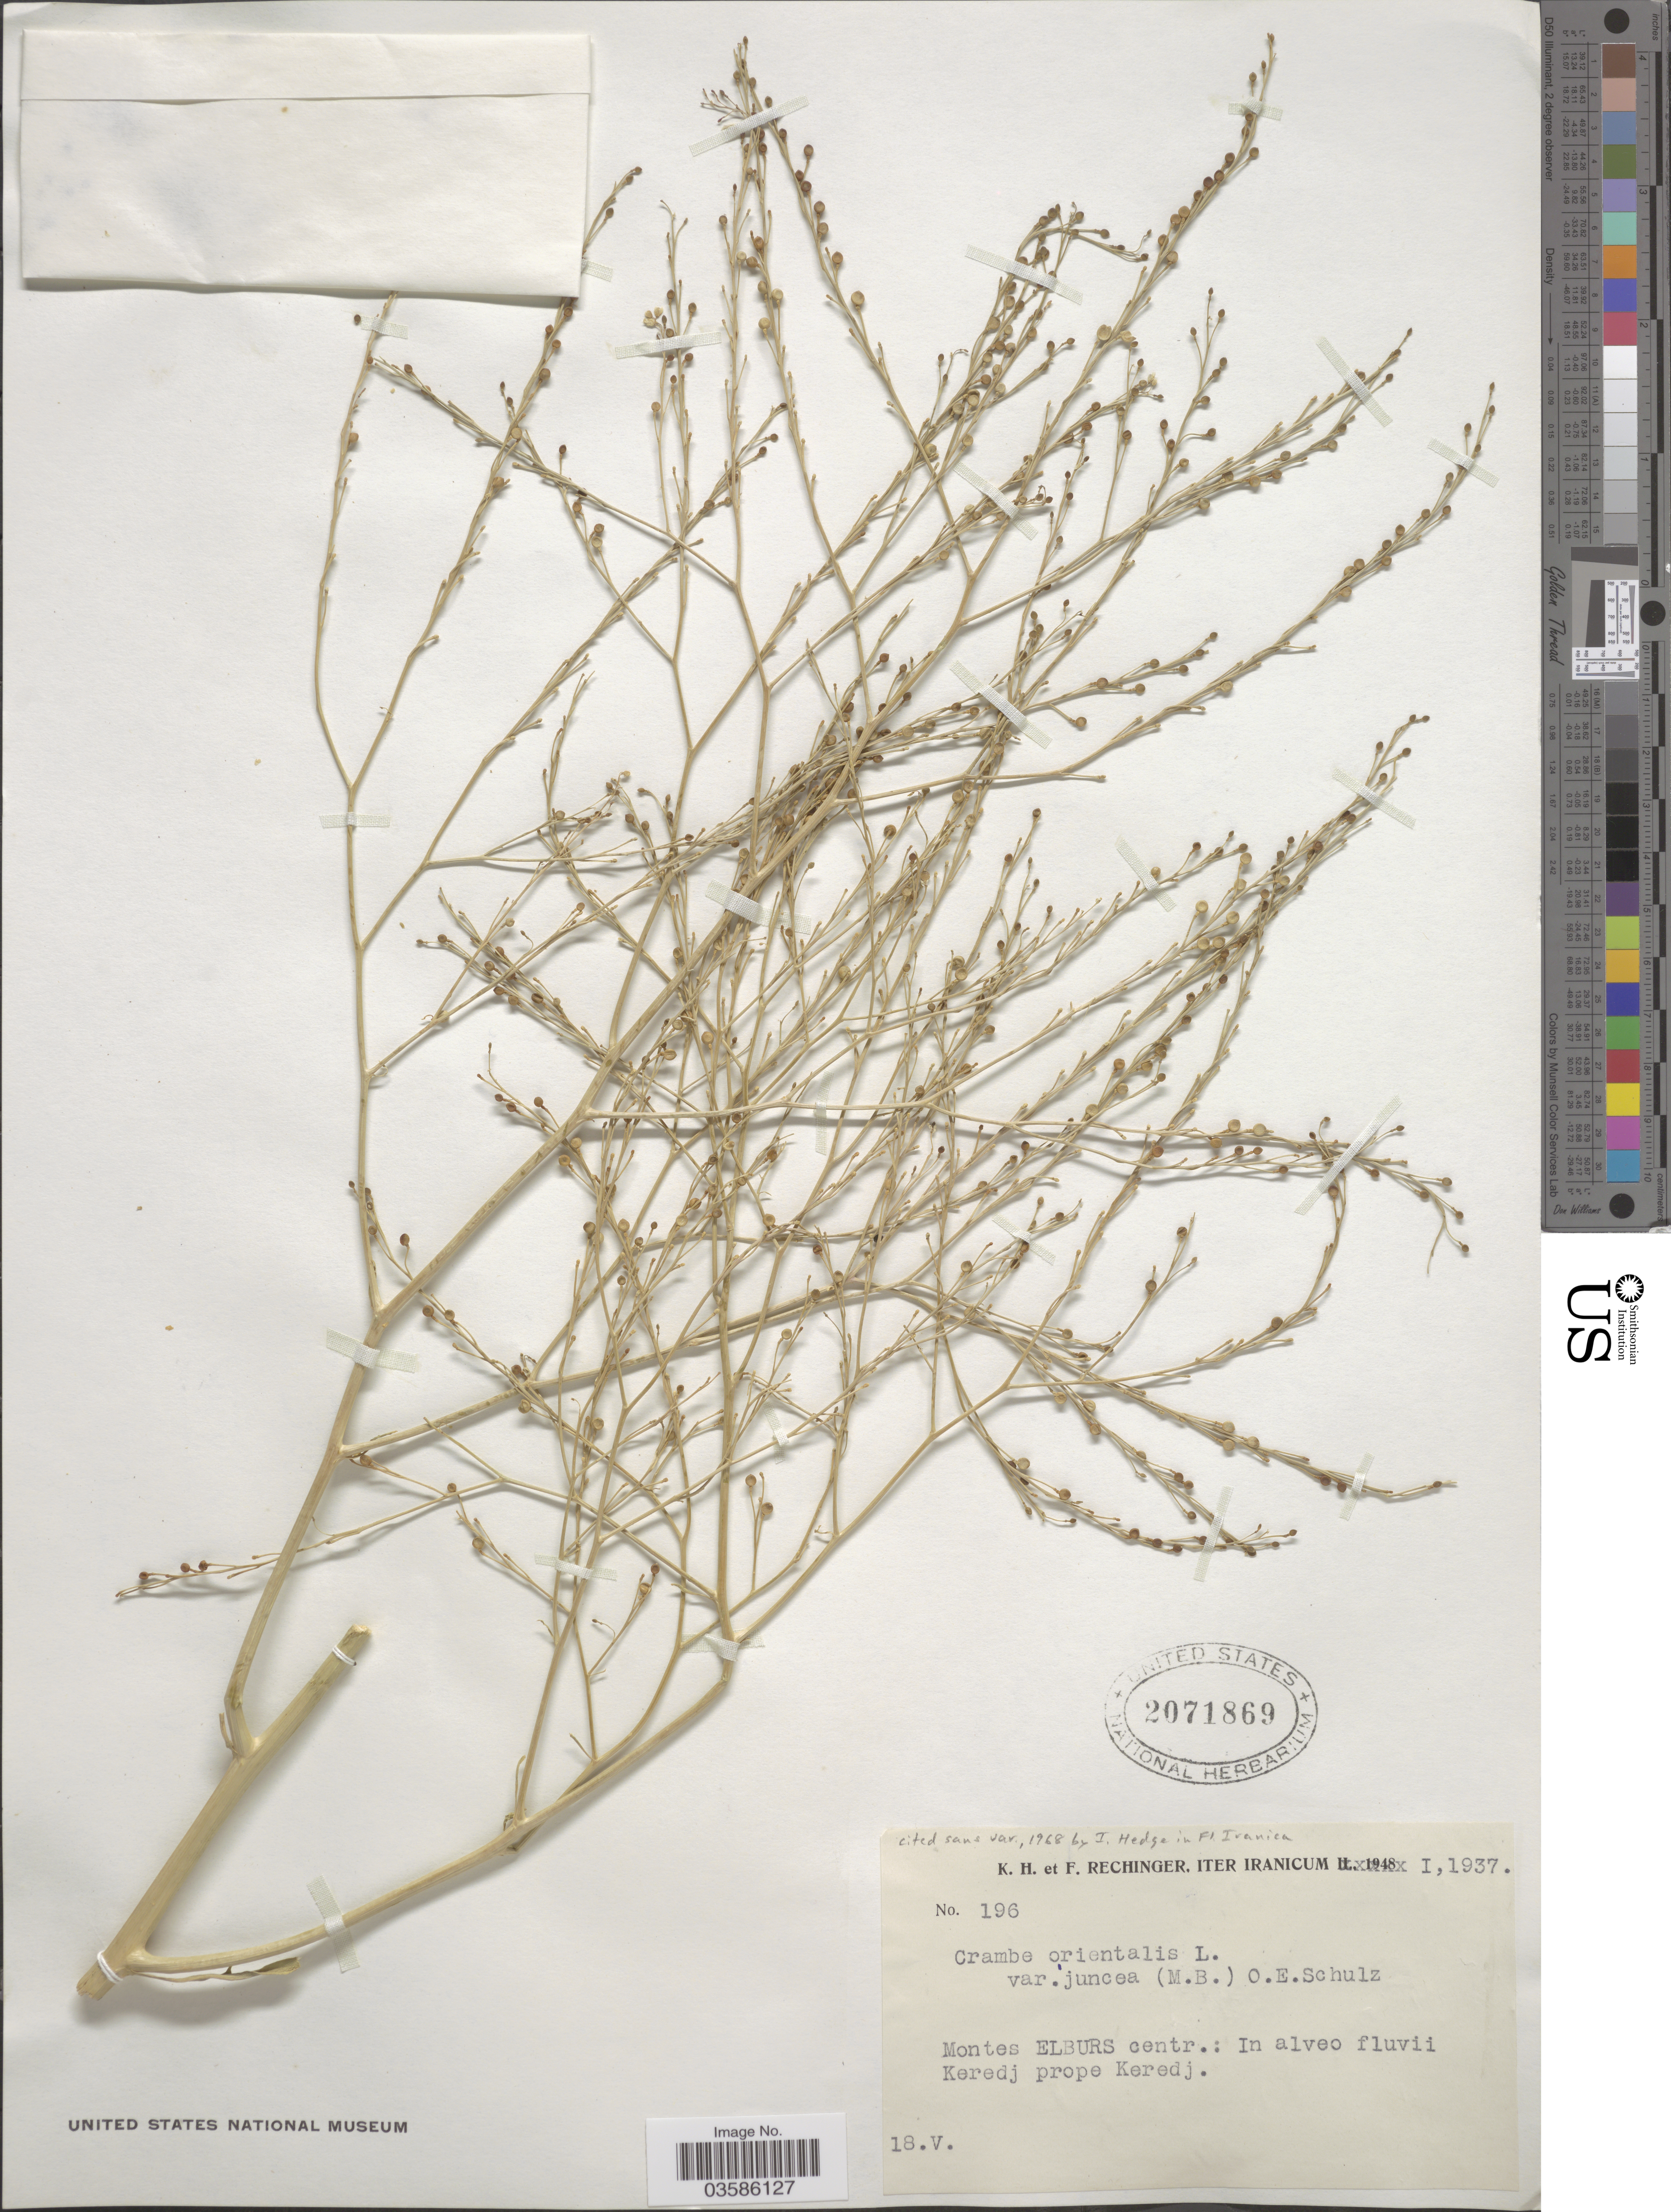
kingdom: Plantae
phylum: Tracheophyta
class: Magnoliopsida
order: Brassicales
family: Brassicaceae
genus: Crambe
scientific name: Crambe orientalis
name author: L.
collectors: K. H. Rechinger & F. Rechinger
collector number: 196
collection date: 1937-05-18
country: Iran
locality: Montes Elburs centr.: In alveo fluvii Keredj prope Keredj.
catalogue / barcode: US 2071869